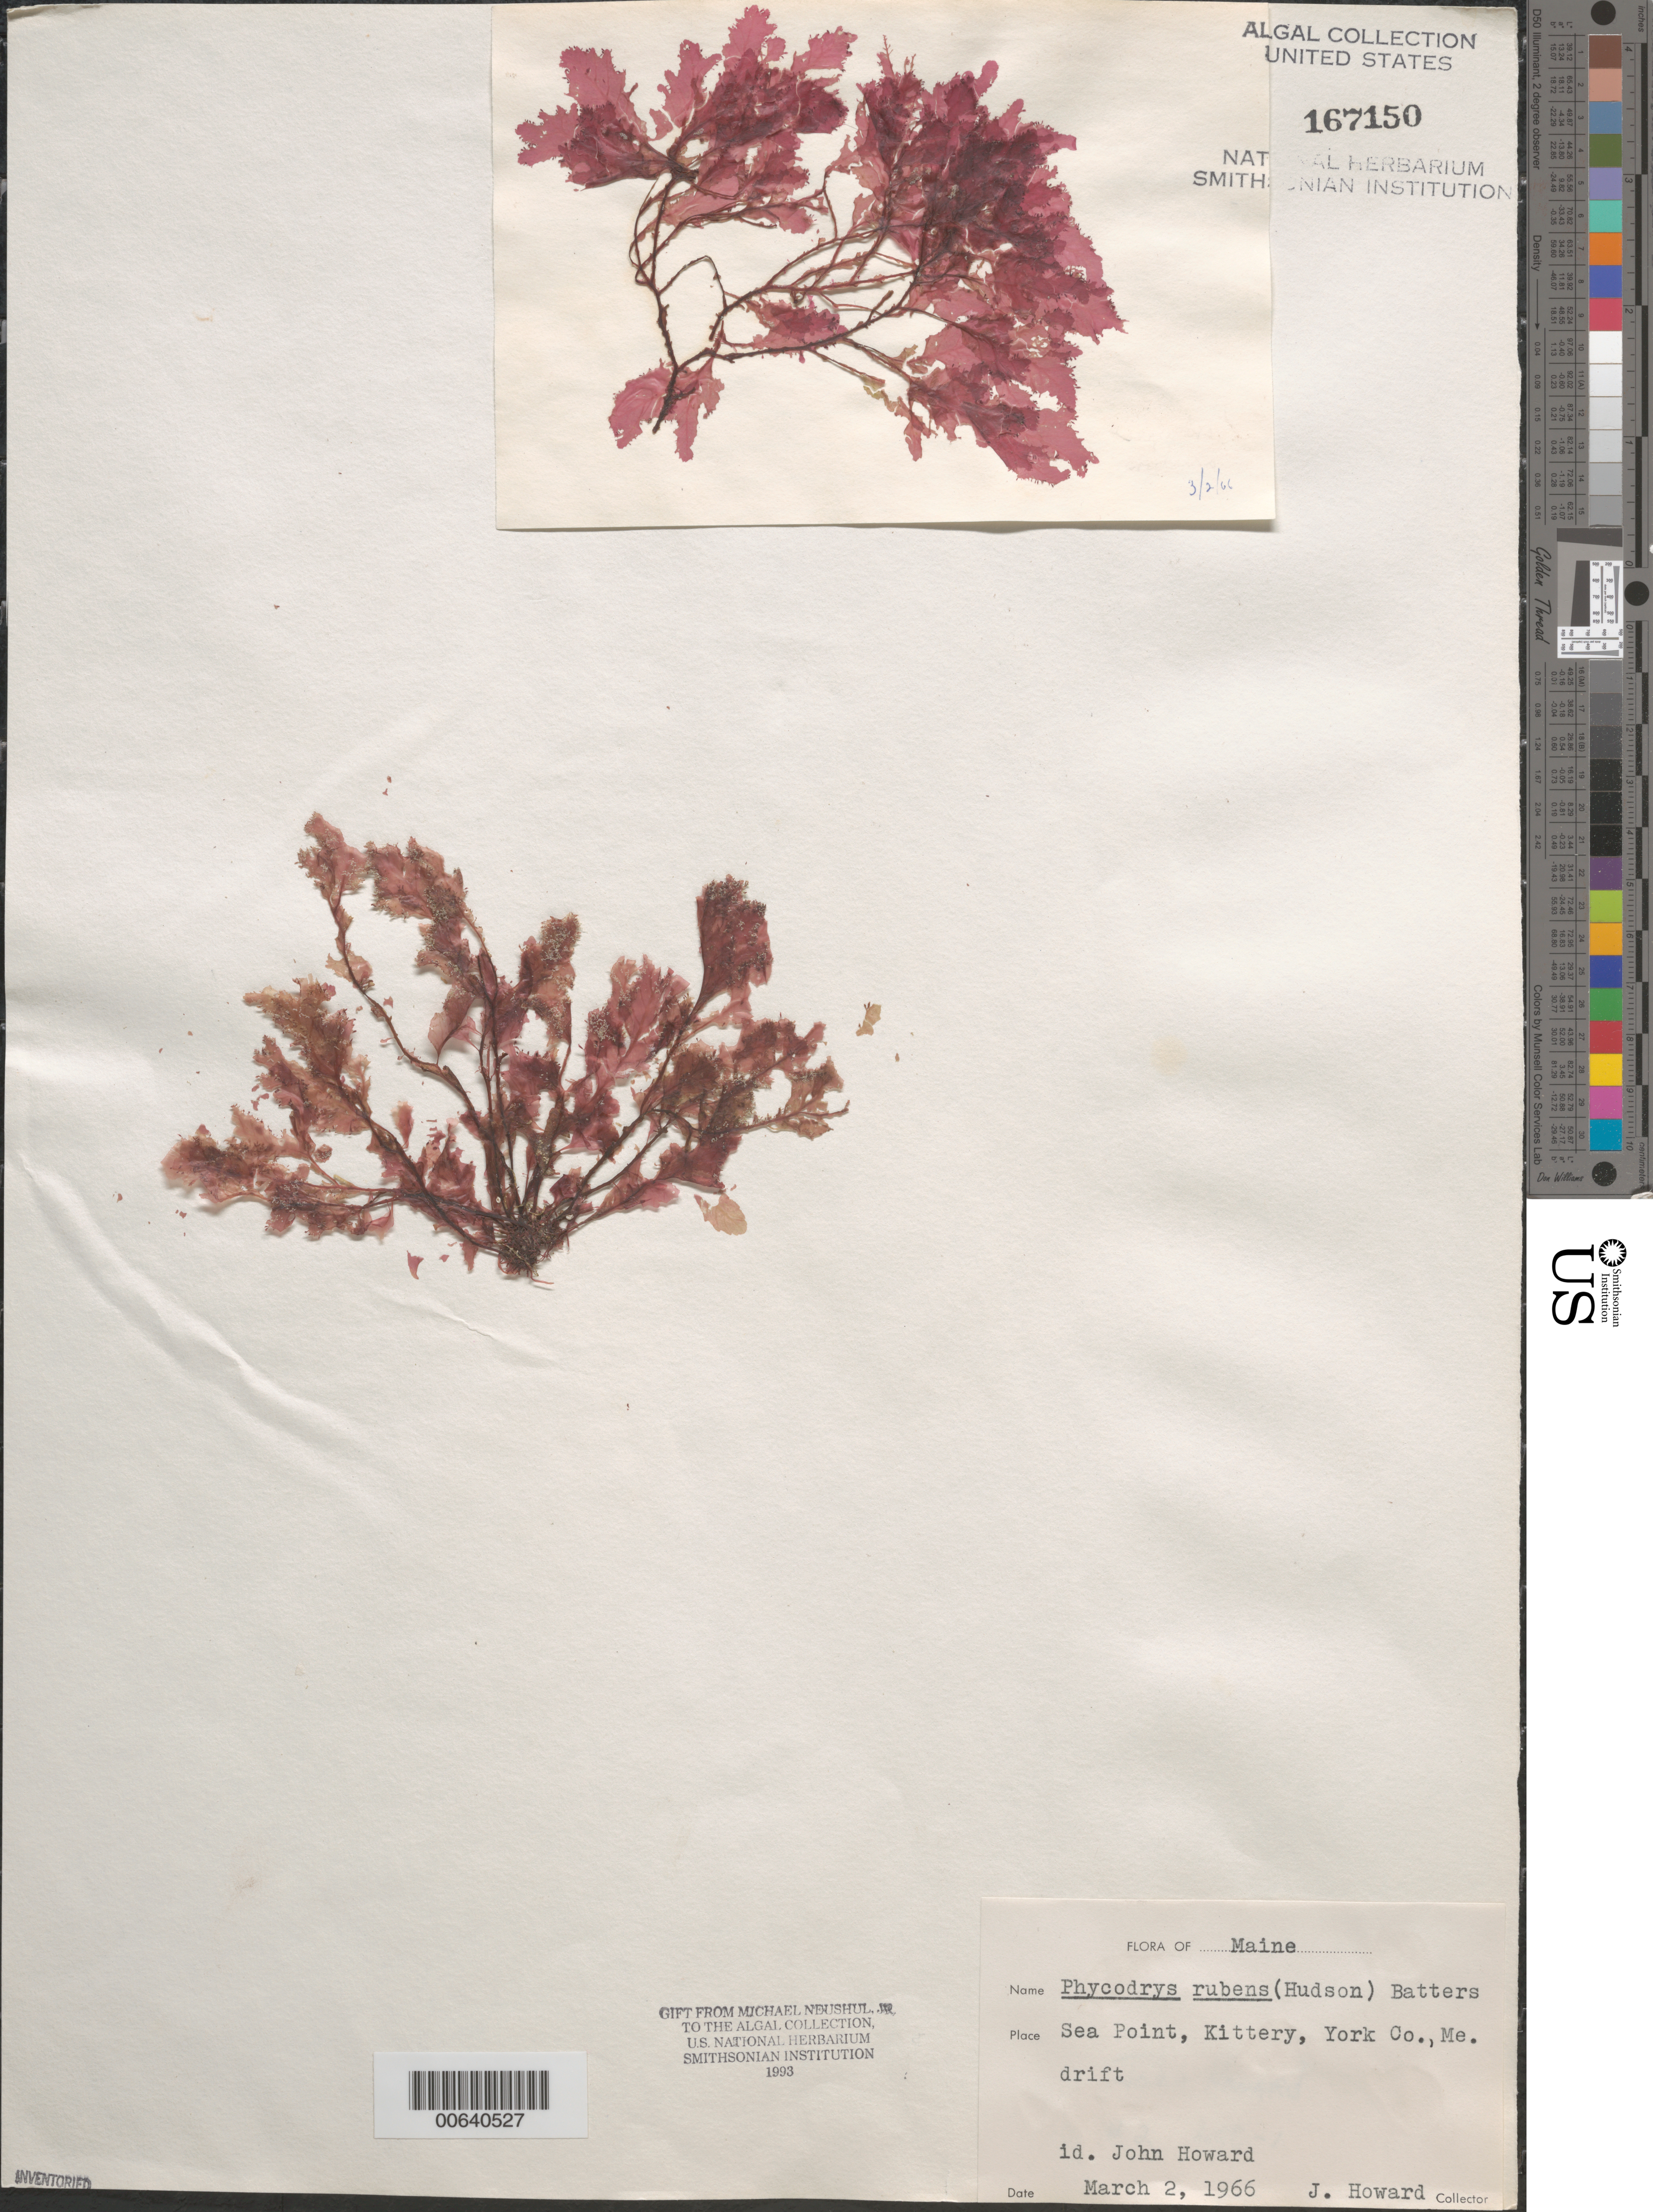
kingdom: Plantae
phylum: Rhodophyta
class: Florideophyceae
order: Ceramiales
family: Delesseriaceae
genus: Phycodrys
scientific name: Phycodrys rubens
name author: (L.) Batters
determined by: Howard, John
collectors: J. Howard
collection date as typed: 02 Mar 1966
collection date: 1966-03-02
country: United States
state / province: Maine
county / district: York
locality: Sea Point, Kittery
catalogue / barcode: US 167150